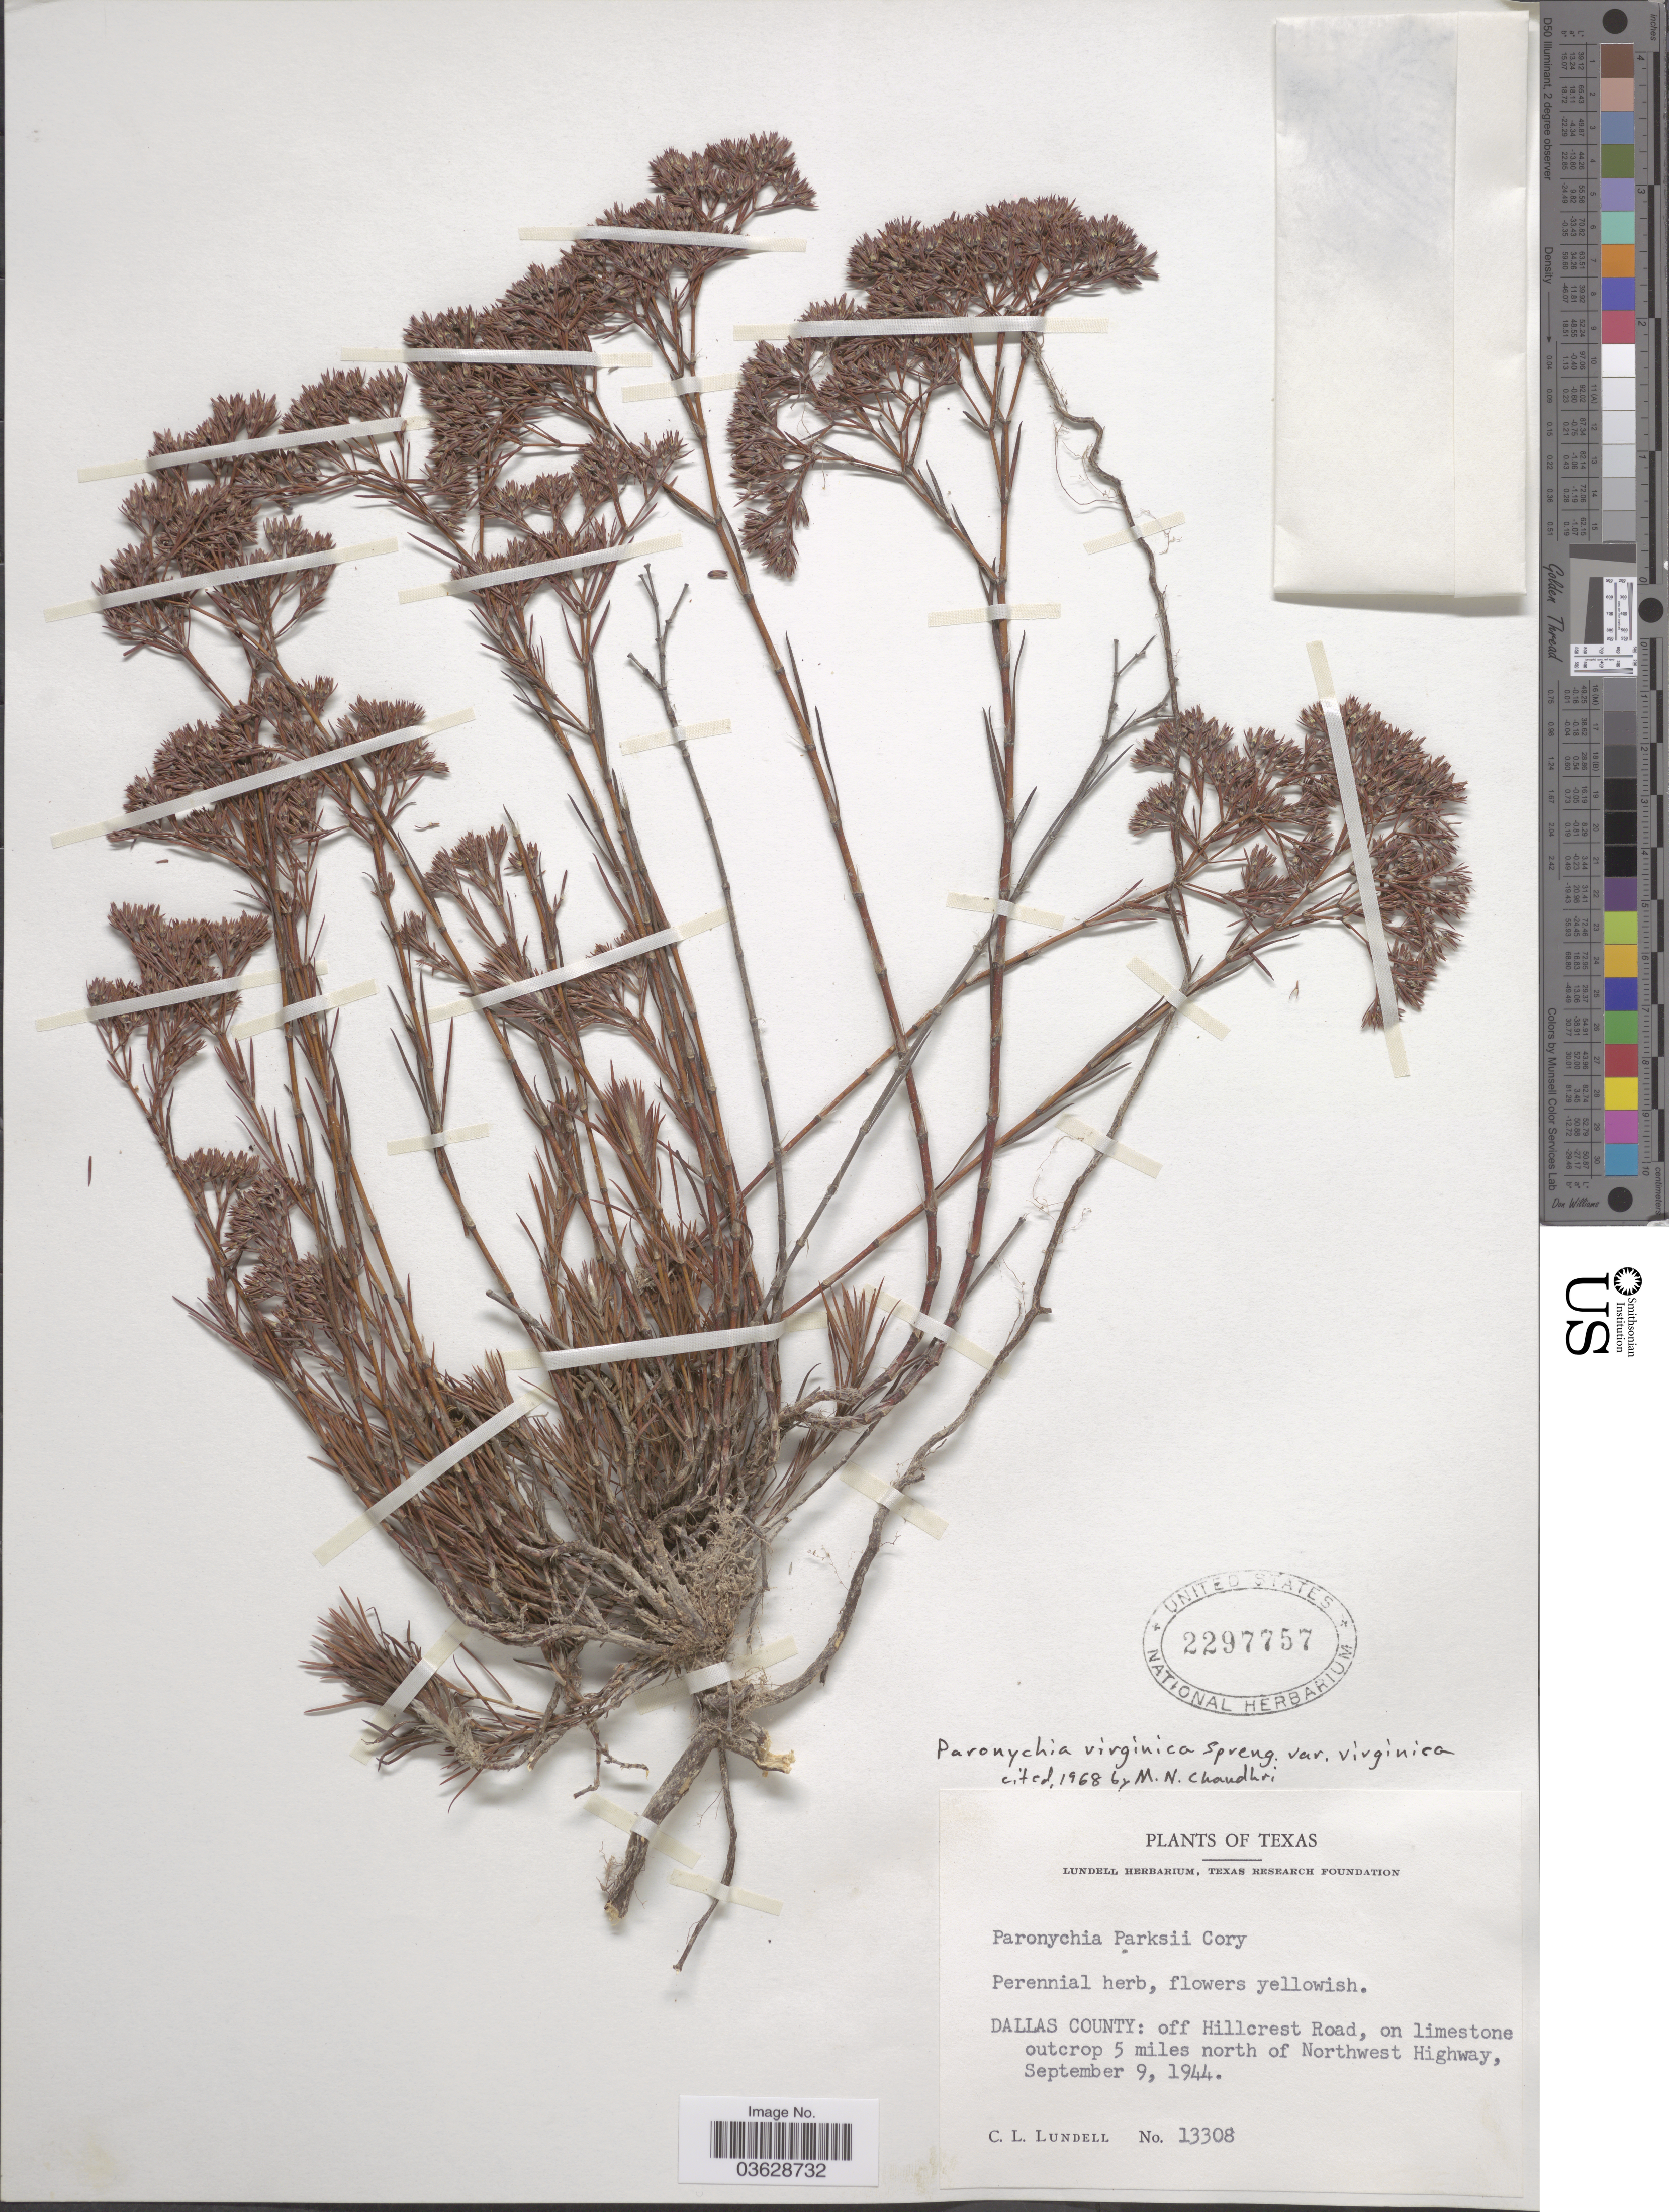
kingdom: Plantae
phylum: Tracheophyta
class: Magnoliopsida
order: Caryophyllales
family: Caryophyllaceae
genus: Paronychia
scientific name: Paronychia virginica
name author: Spreng.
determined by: Strong, Mark T., (BOT), Smithsonian Institution - National Museum of Natural History (UNITED STATES)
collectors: C. L. Lundell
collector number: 13308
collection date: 1944-09-09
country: United States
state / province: Texas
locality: Dallas County: off Hillcrest Road, on limestone outcrop 5 miles north of Northwest Highway.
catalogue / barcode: US 2297757